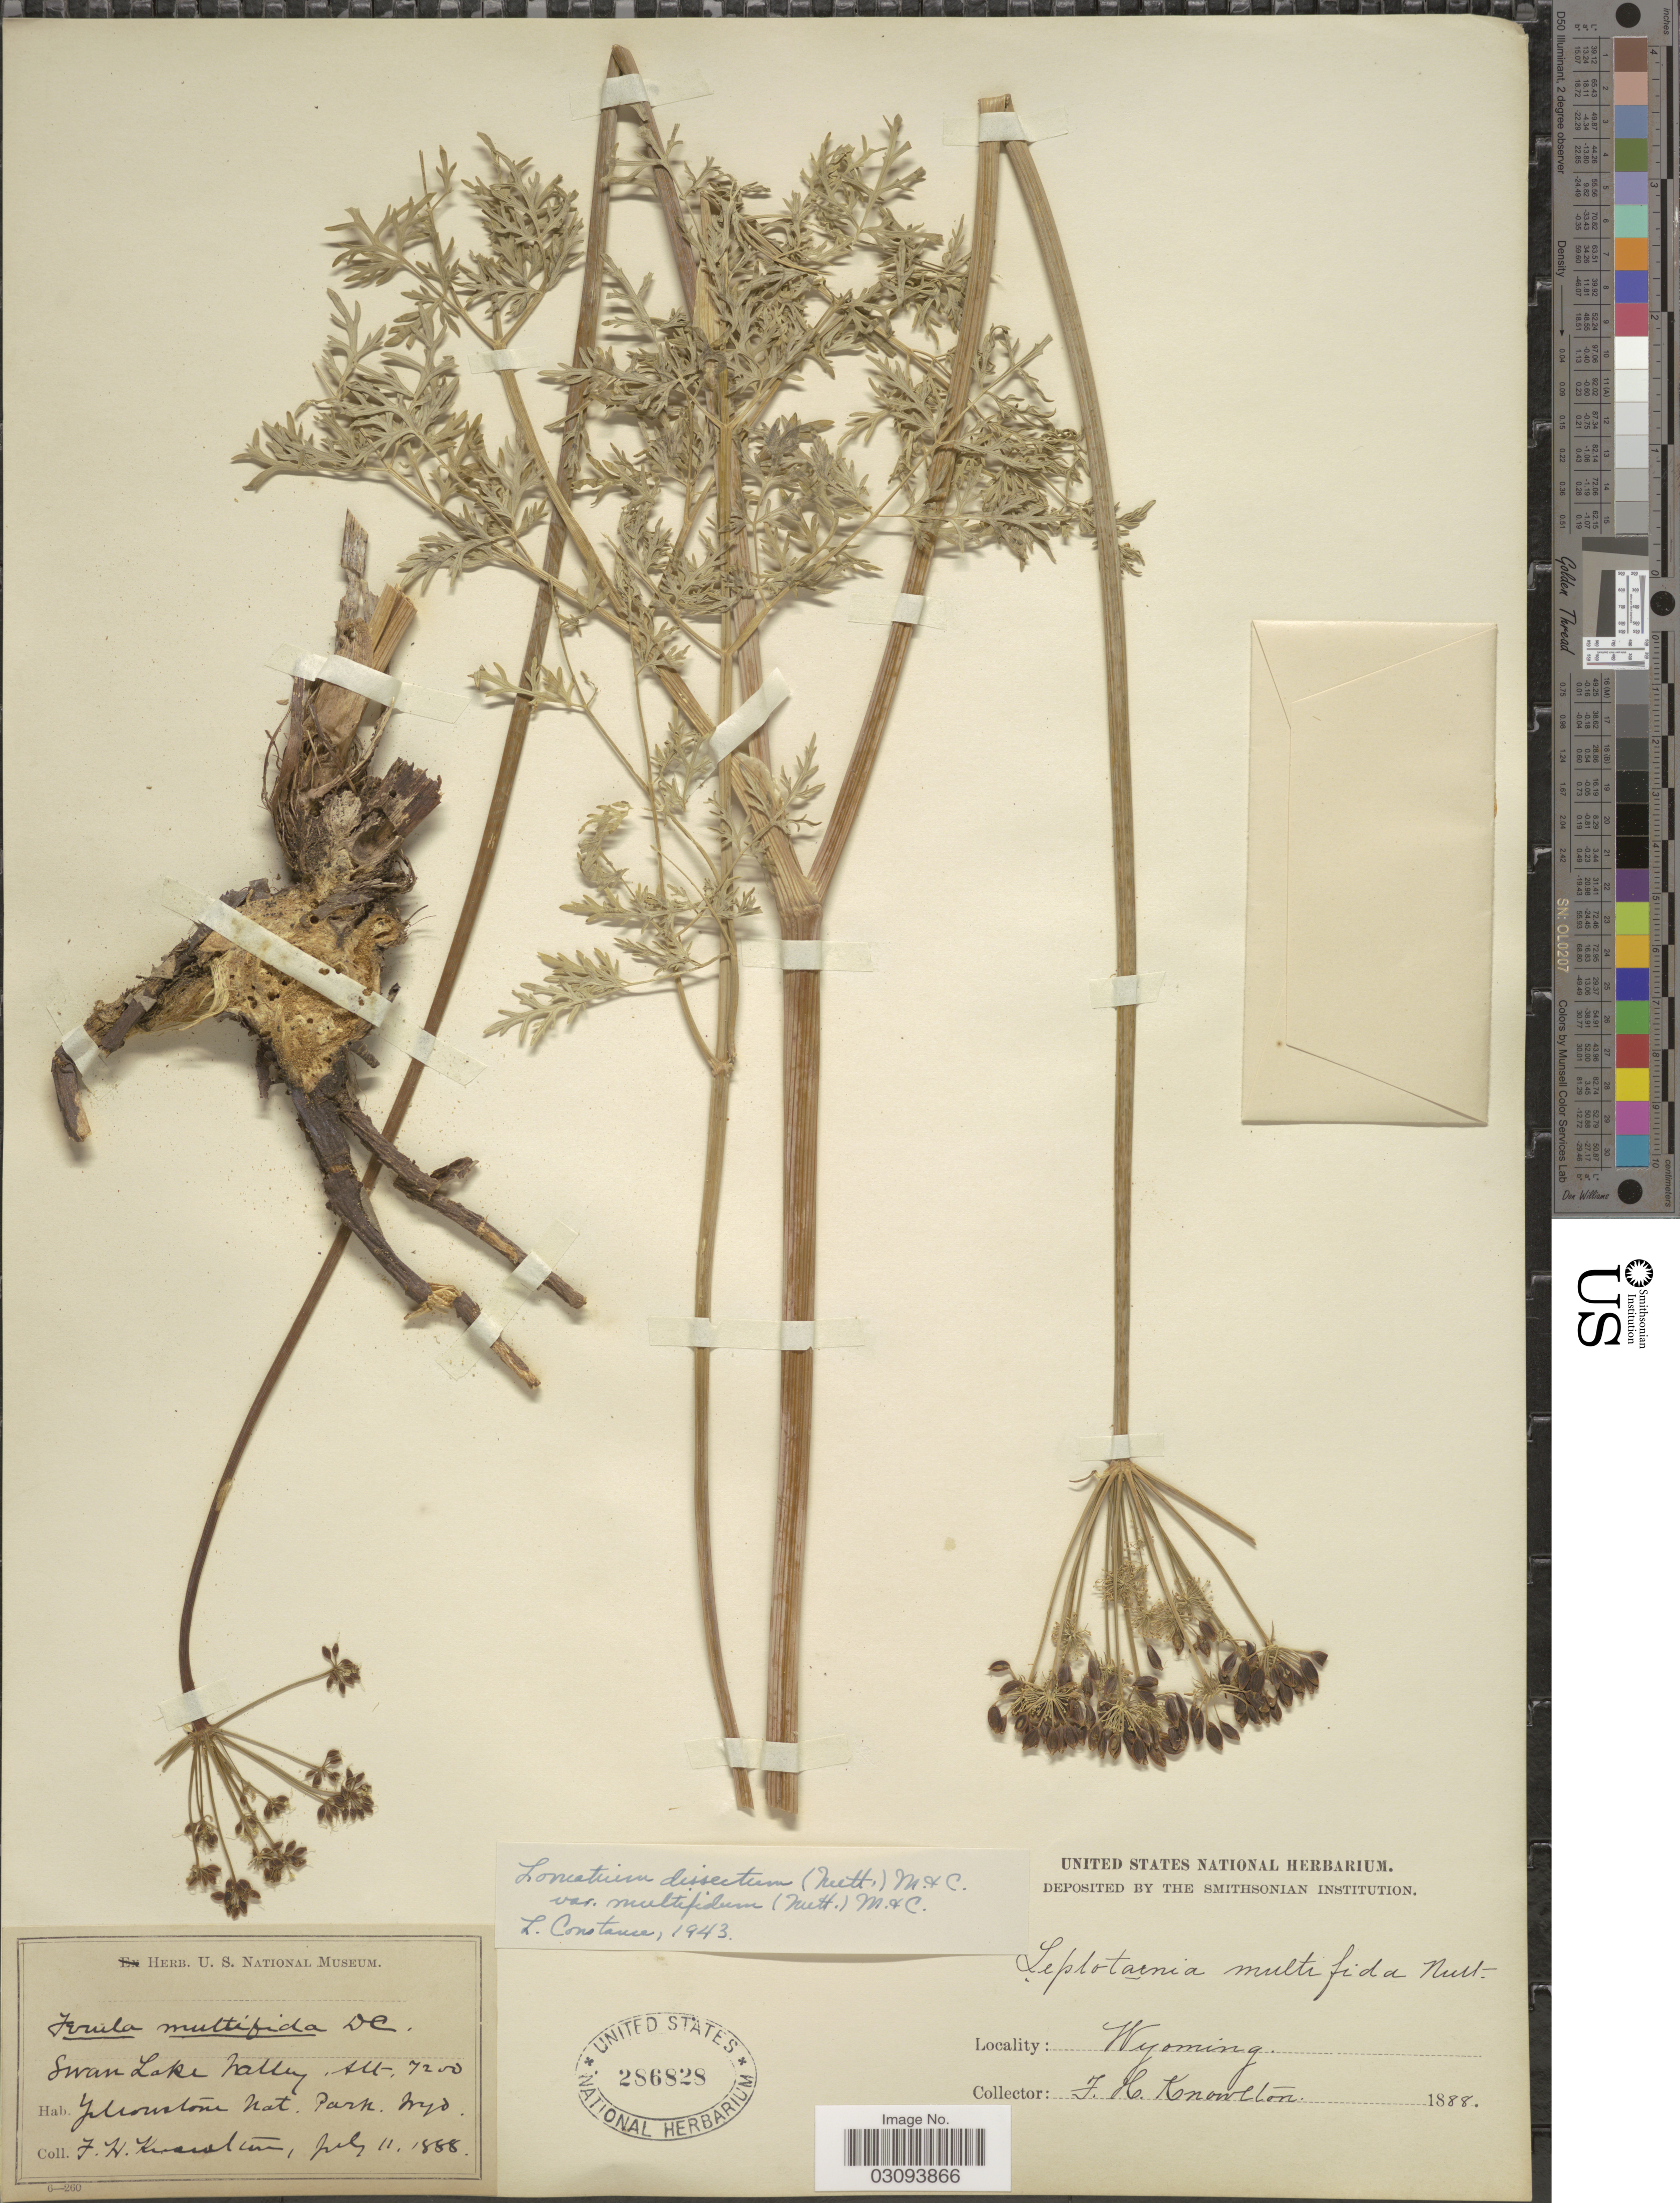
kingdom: Plantae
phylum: Tracheophyta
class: Magnoliopsida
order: Apiales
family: Apiaceae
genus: Lomatium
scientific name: Lomatium dissectum var. multifidum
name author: (Nutt.) Mathias & Constance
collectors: F. H. Knowlton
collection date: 1888-07-11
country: United States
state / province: Wyoming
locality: Swan Lake Valley. Yellowstone Nat. Park.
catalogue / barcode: US 286828